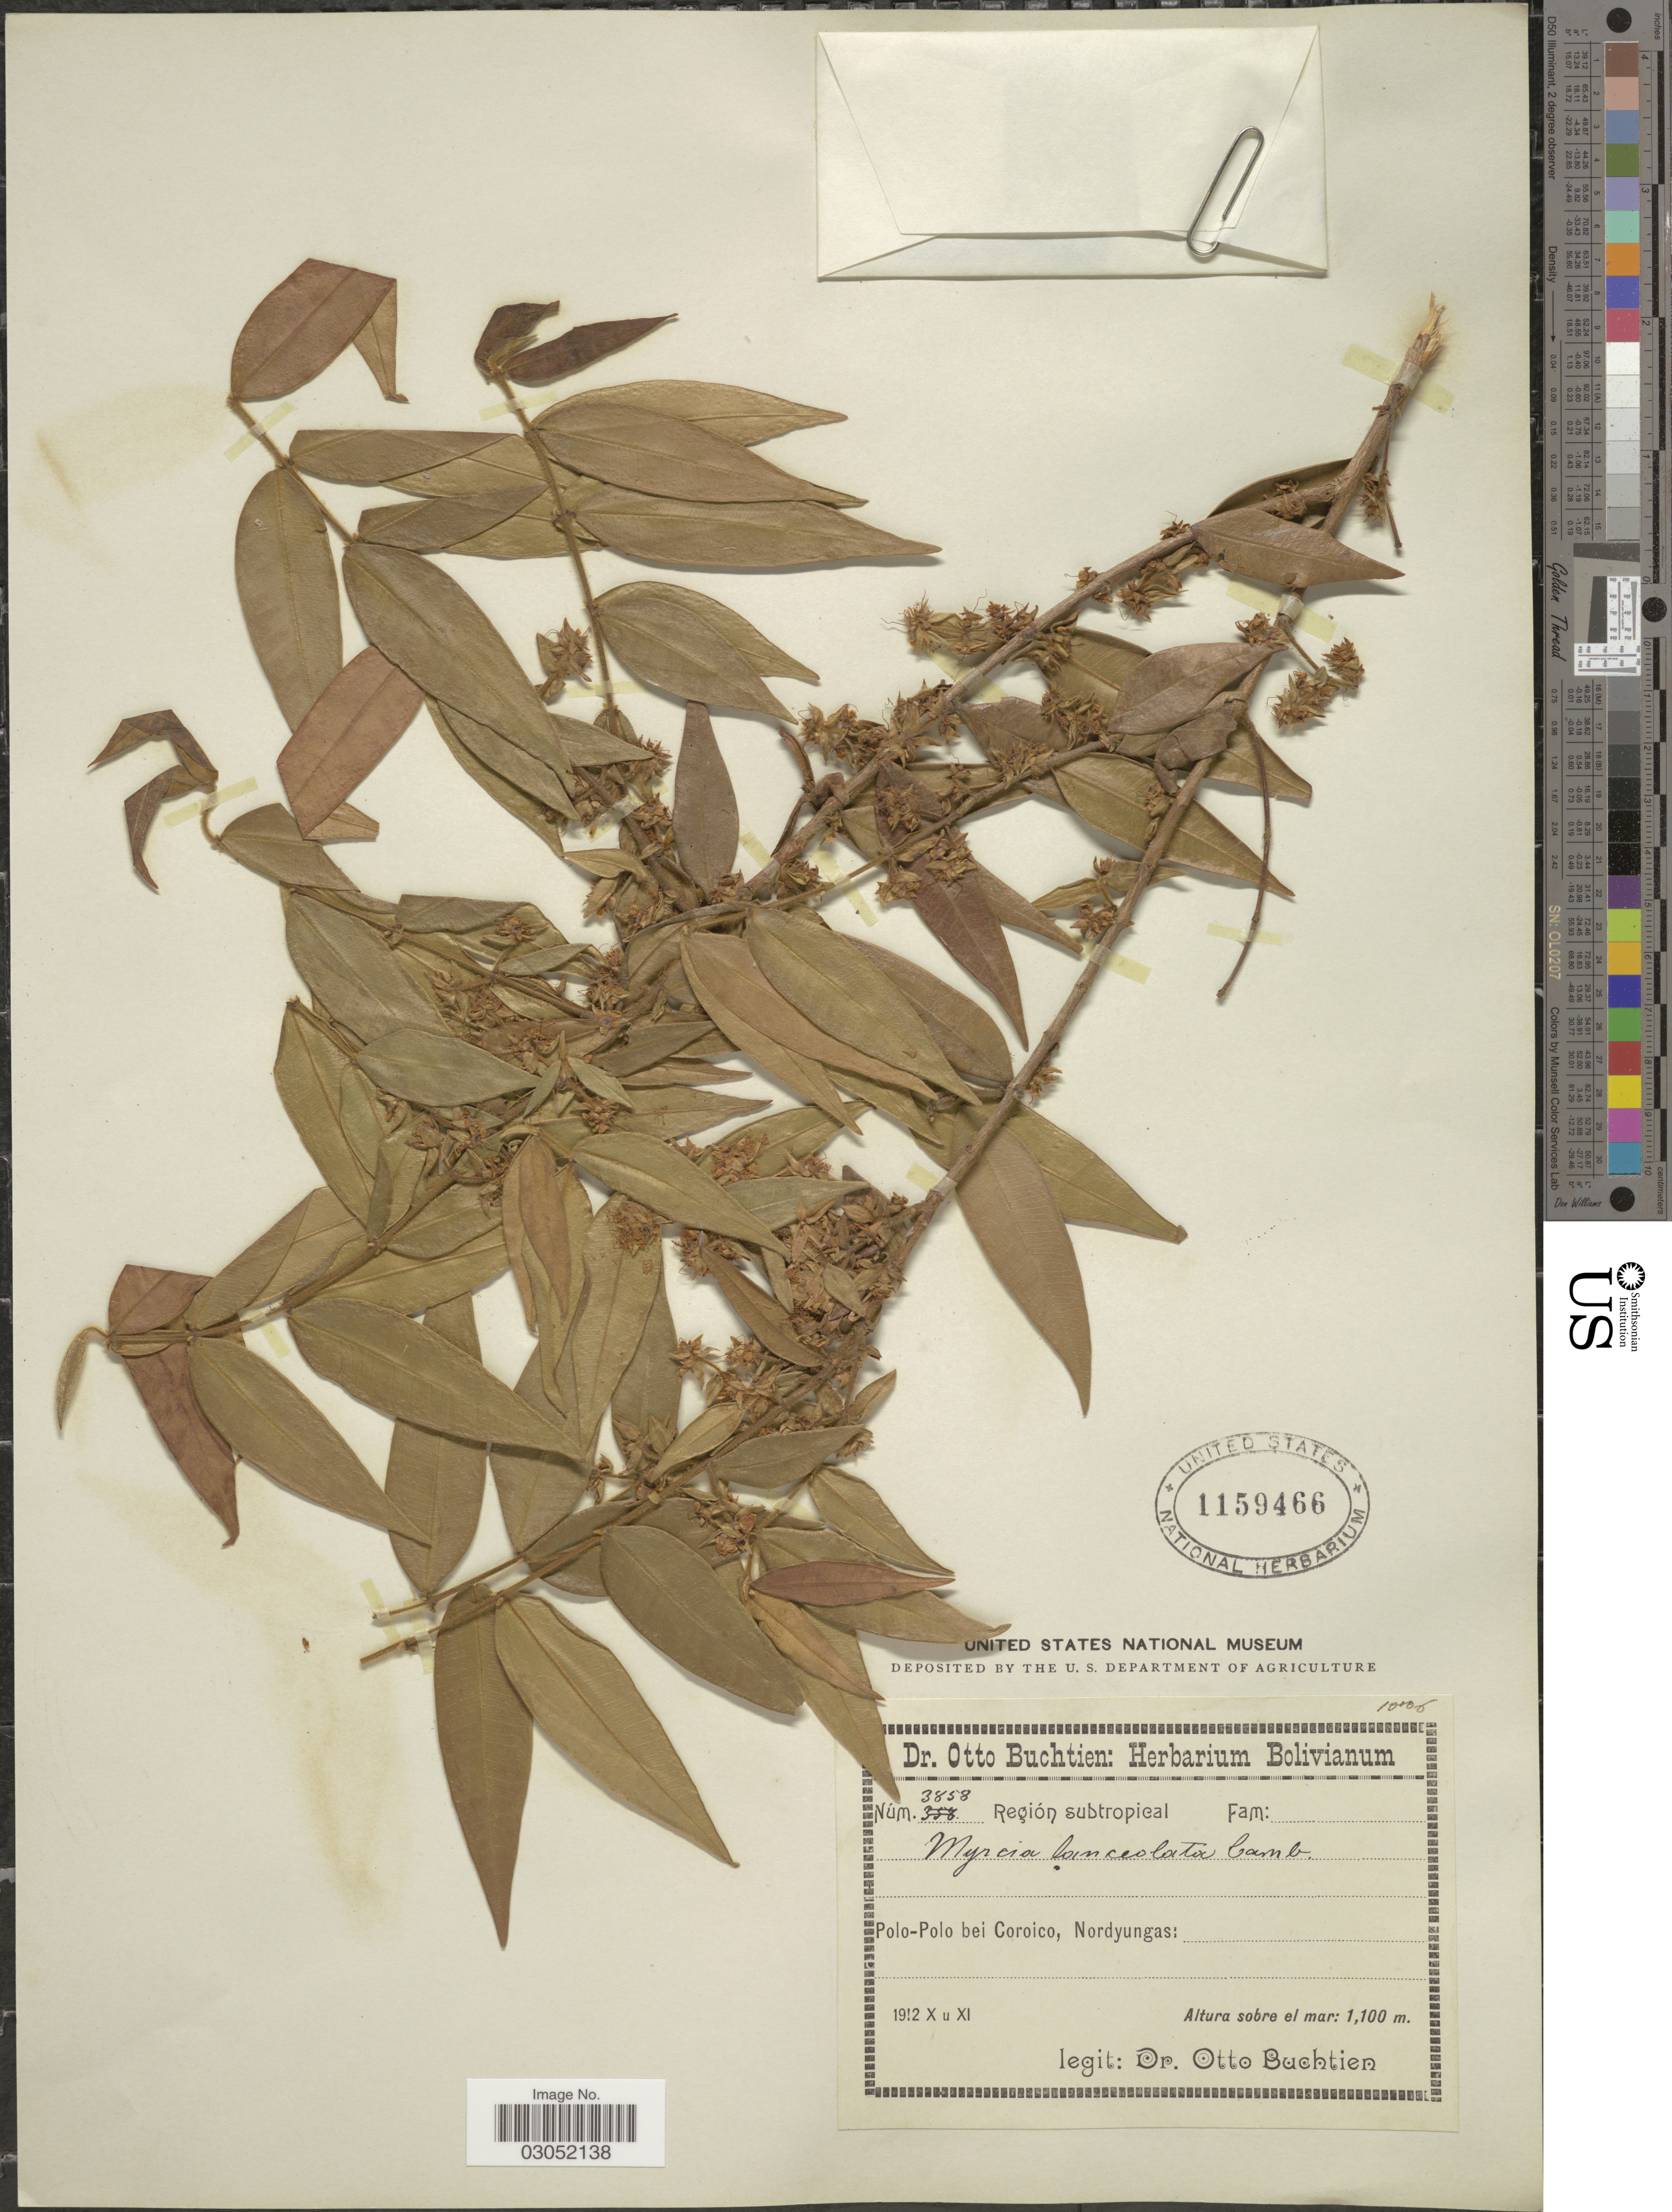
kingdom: Plantae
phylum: Tracheophyta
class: Magnoliopsida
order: Myrtales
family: Myrtaceae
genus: Myrcia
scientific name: Myrcia bracteata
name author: (Rich.) DC.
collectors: O. Buchtien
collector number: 3858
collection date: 1912-10/1912-11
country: Bolivia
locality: Polo-Polo bei Coroico, Nordyungas.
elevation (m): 1100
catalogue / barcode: US 1159466